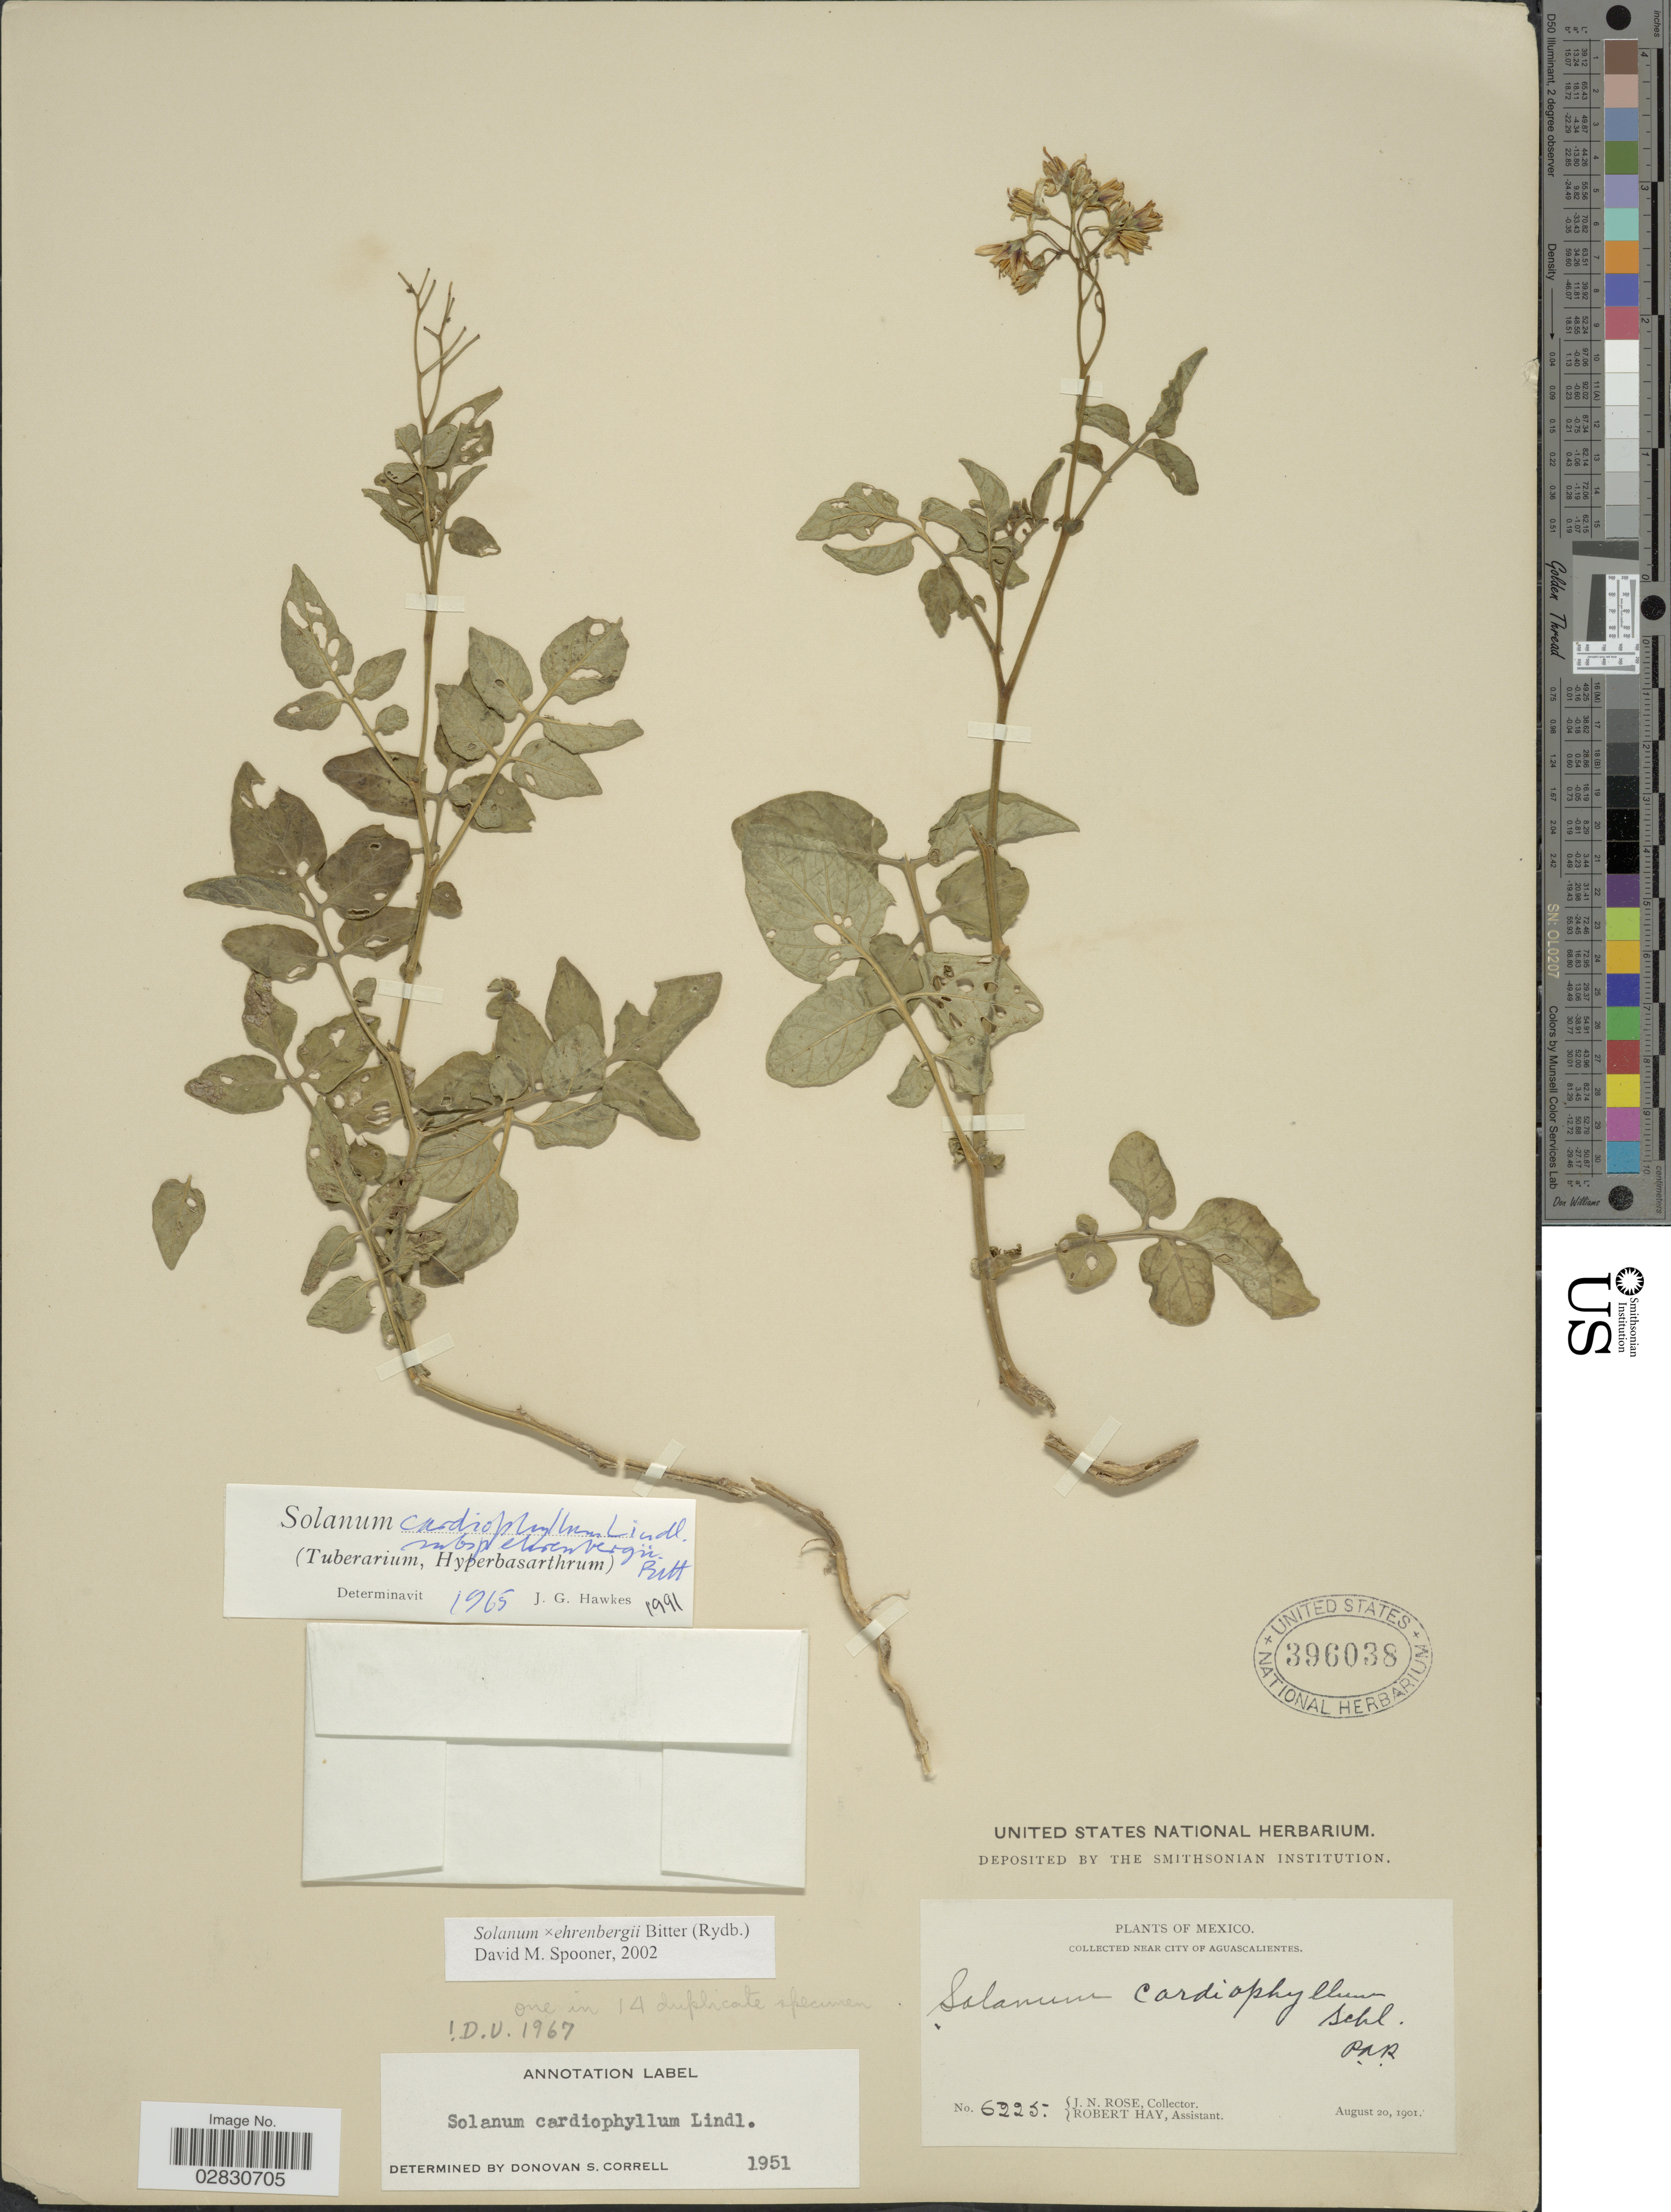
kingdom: Plantae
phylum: Tracheophyta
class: Magnoliopsida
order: Solanales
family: Solanaceae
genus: Solanum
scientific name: Solanum ehrenbergii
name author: Rydb.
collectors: J. N. Rose & R. Hay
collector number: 6225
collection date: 1901-08-20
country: Mexico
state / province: Aguascalientes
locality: Near City of Aguascalientes.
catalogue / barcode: US 396038